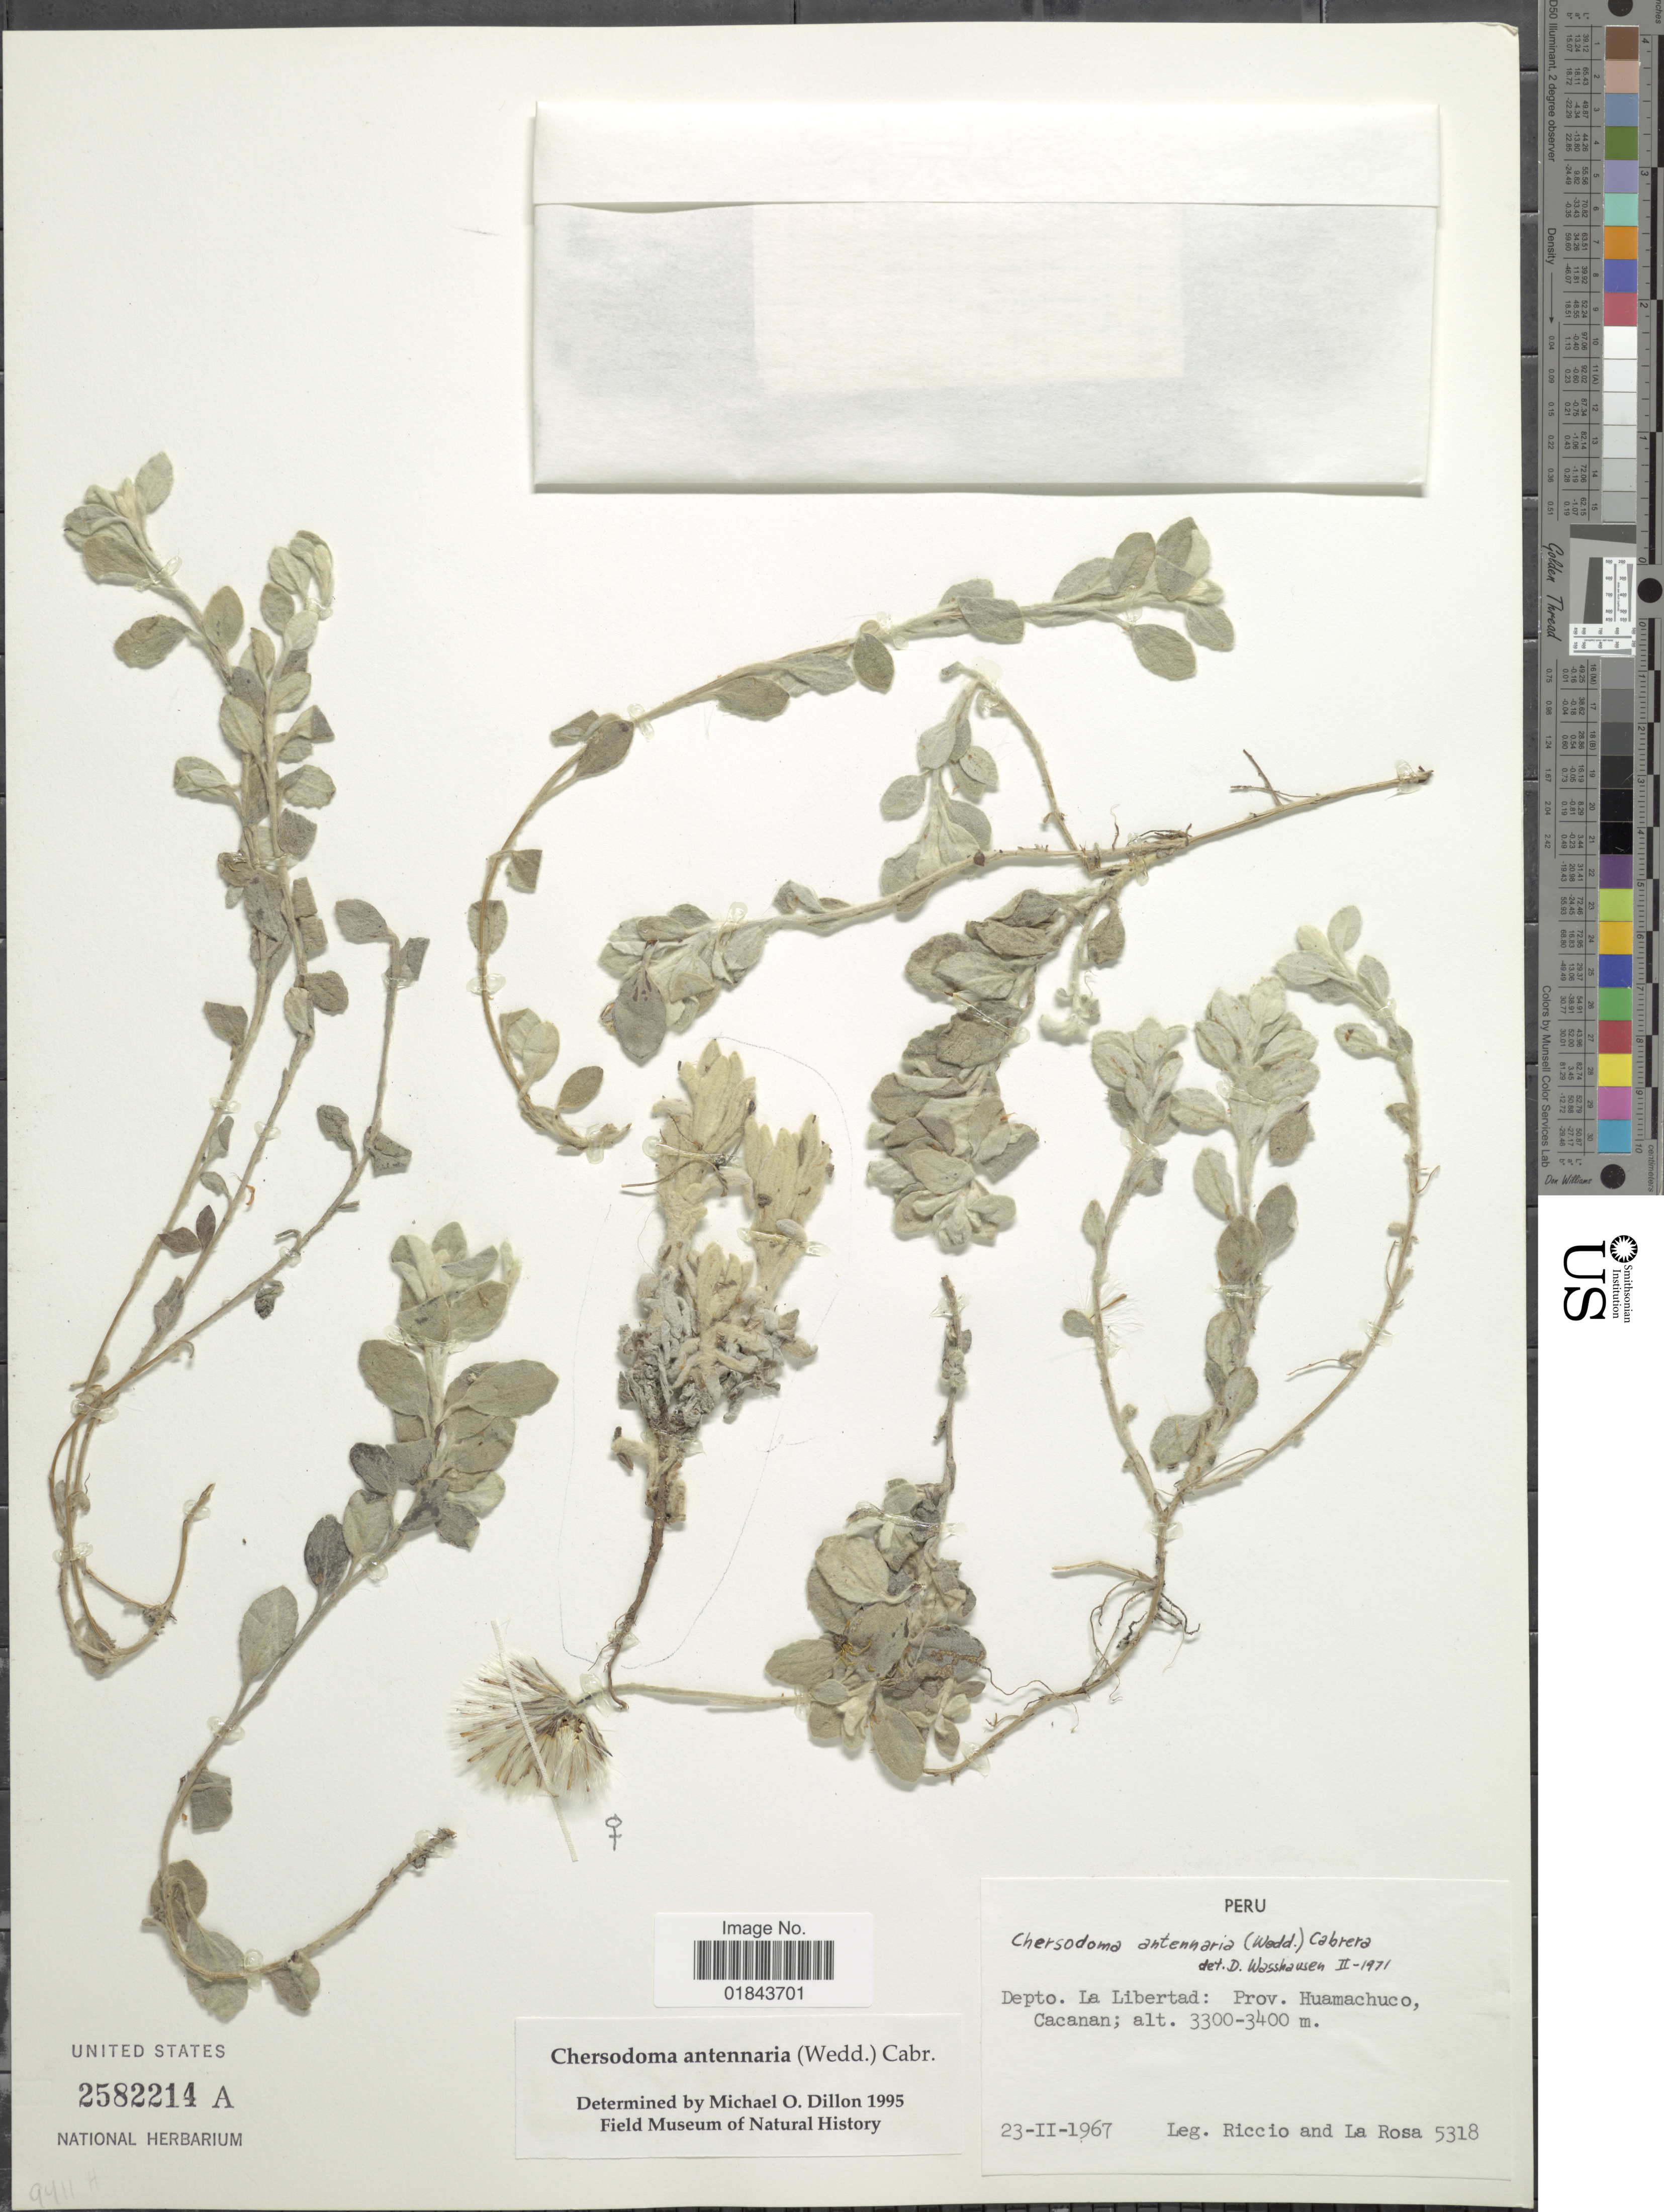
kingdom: Plantae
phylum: Tracheophyta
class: Magnoliopsida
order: Asterales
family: Asteraceae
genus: Chersodoma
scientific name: Chersodoma antennaria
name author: (Wedd.) Cabrera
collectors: Riccio & -. La Rosa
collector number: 5318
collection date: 1967-02-23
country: Peru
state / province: La Libertad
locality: Depto. La Libertad: Prov. Huamachuco Cacanan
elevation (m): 3300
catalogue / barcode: US 2582214A